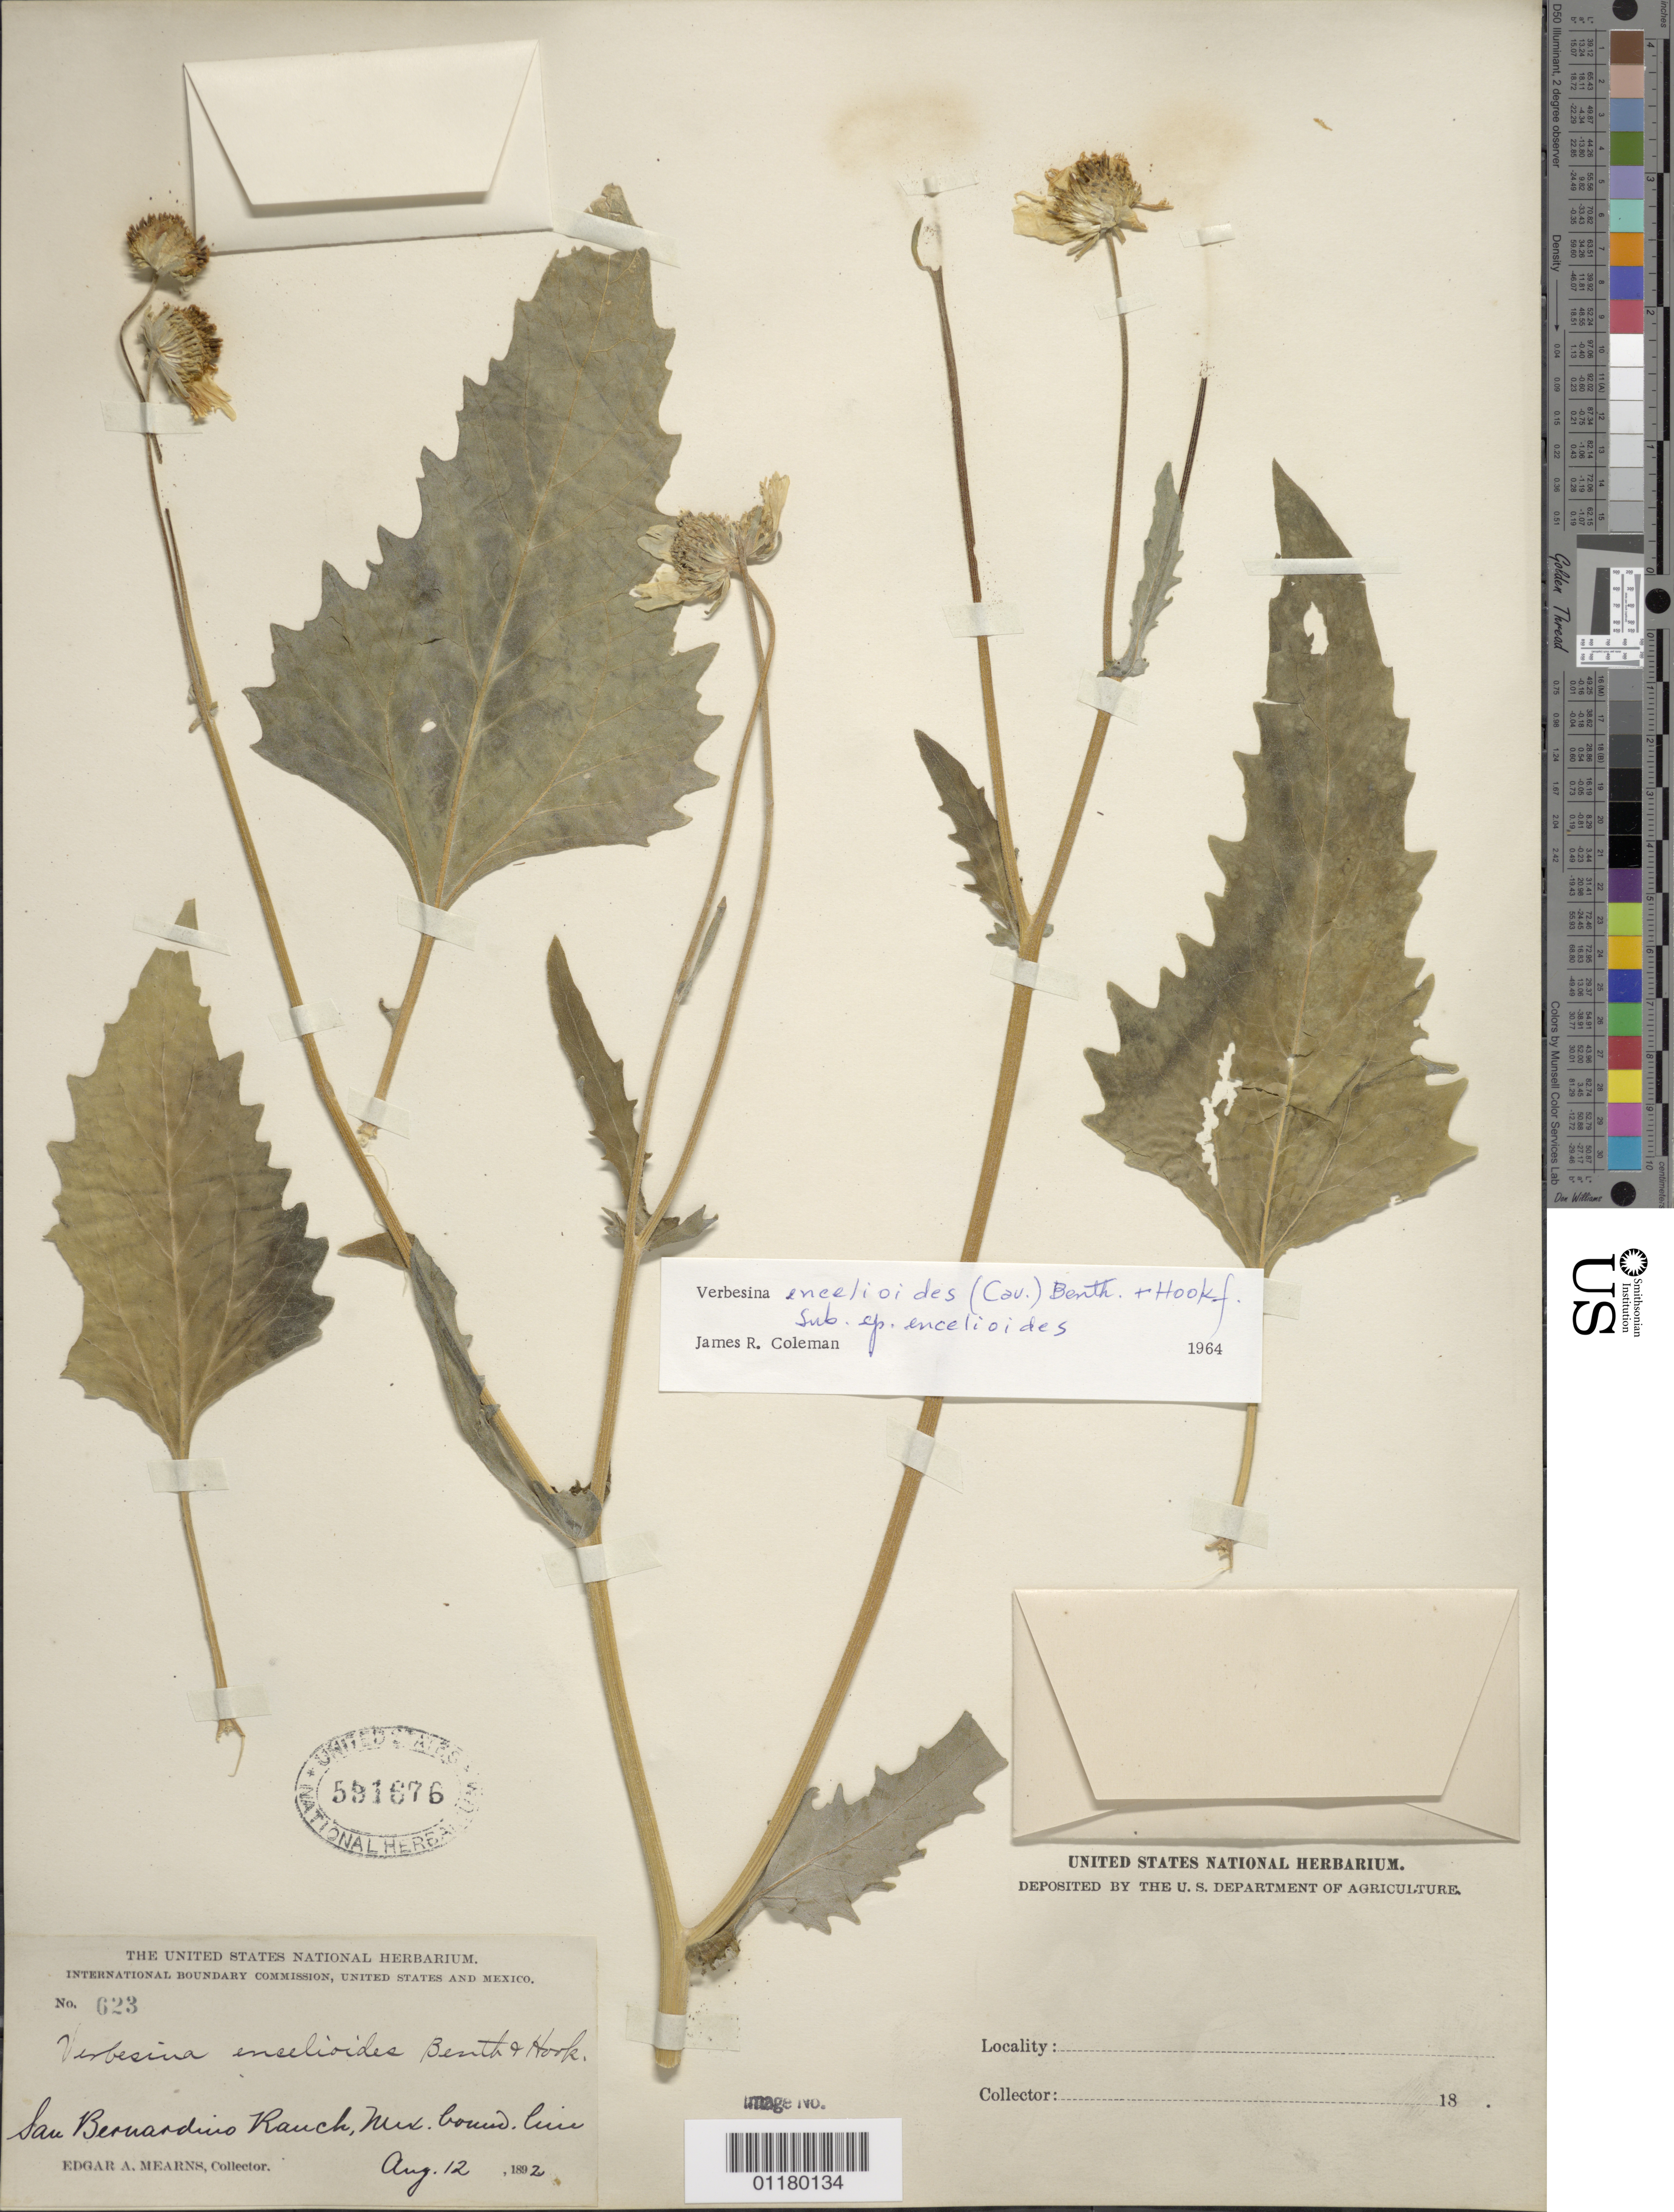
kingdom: Plantae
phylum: Tracheophyta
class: Magnoliopsida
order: Asterales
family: Asteraceae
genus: Verbesina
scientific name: Verbesina encelioides subsp. encelioides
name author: (Cav.) Benth. & Hook.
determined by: Coleman, J. R.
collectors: E. A. Mearns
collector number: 623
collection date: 1892-08-12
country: United States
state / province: Arizona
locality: San Bernardino Ranch, Mexican Boundary Line.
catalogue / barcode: US 591676